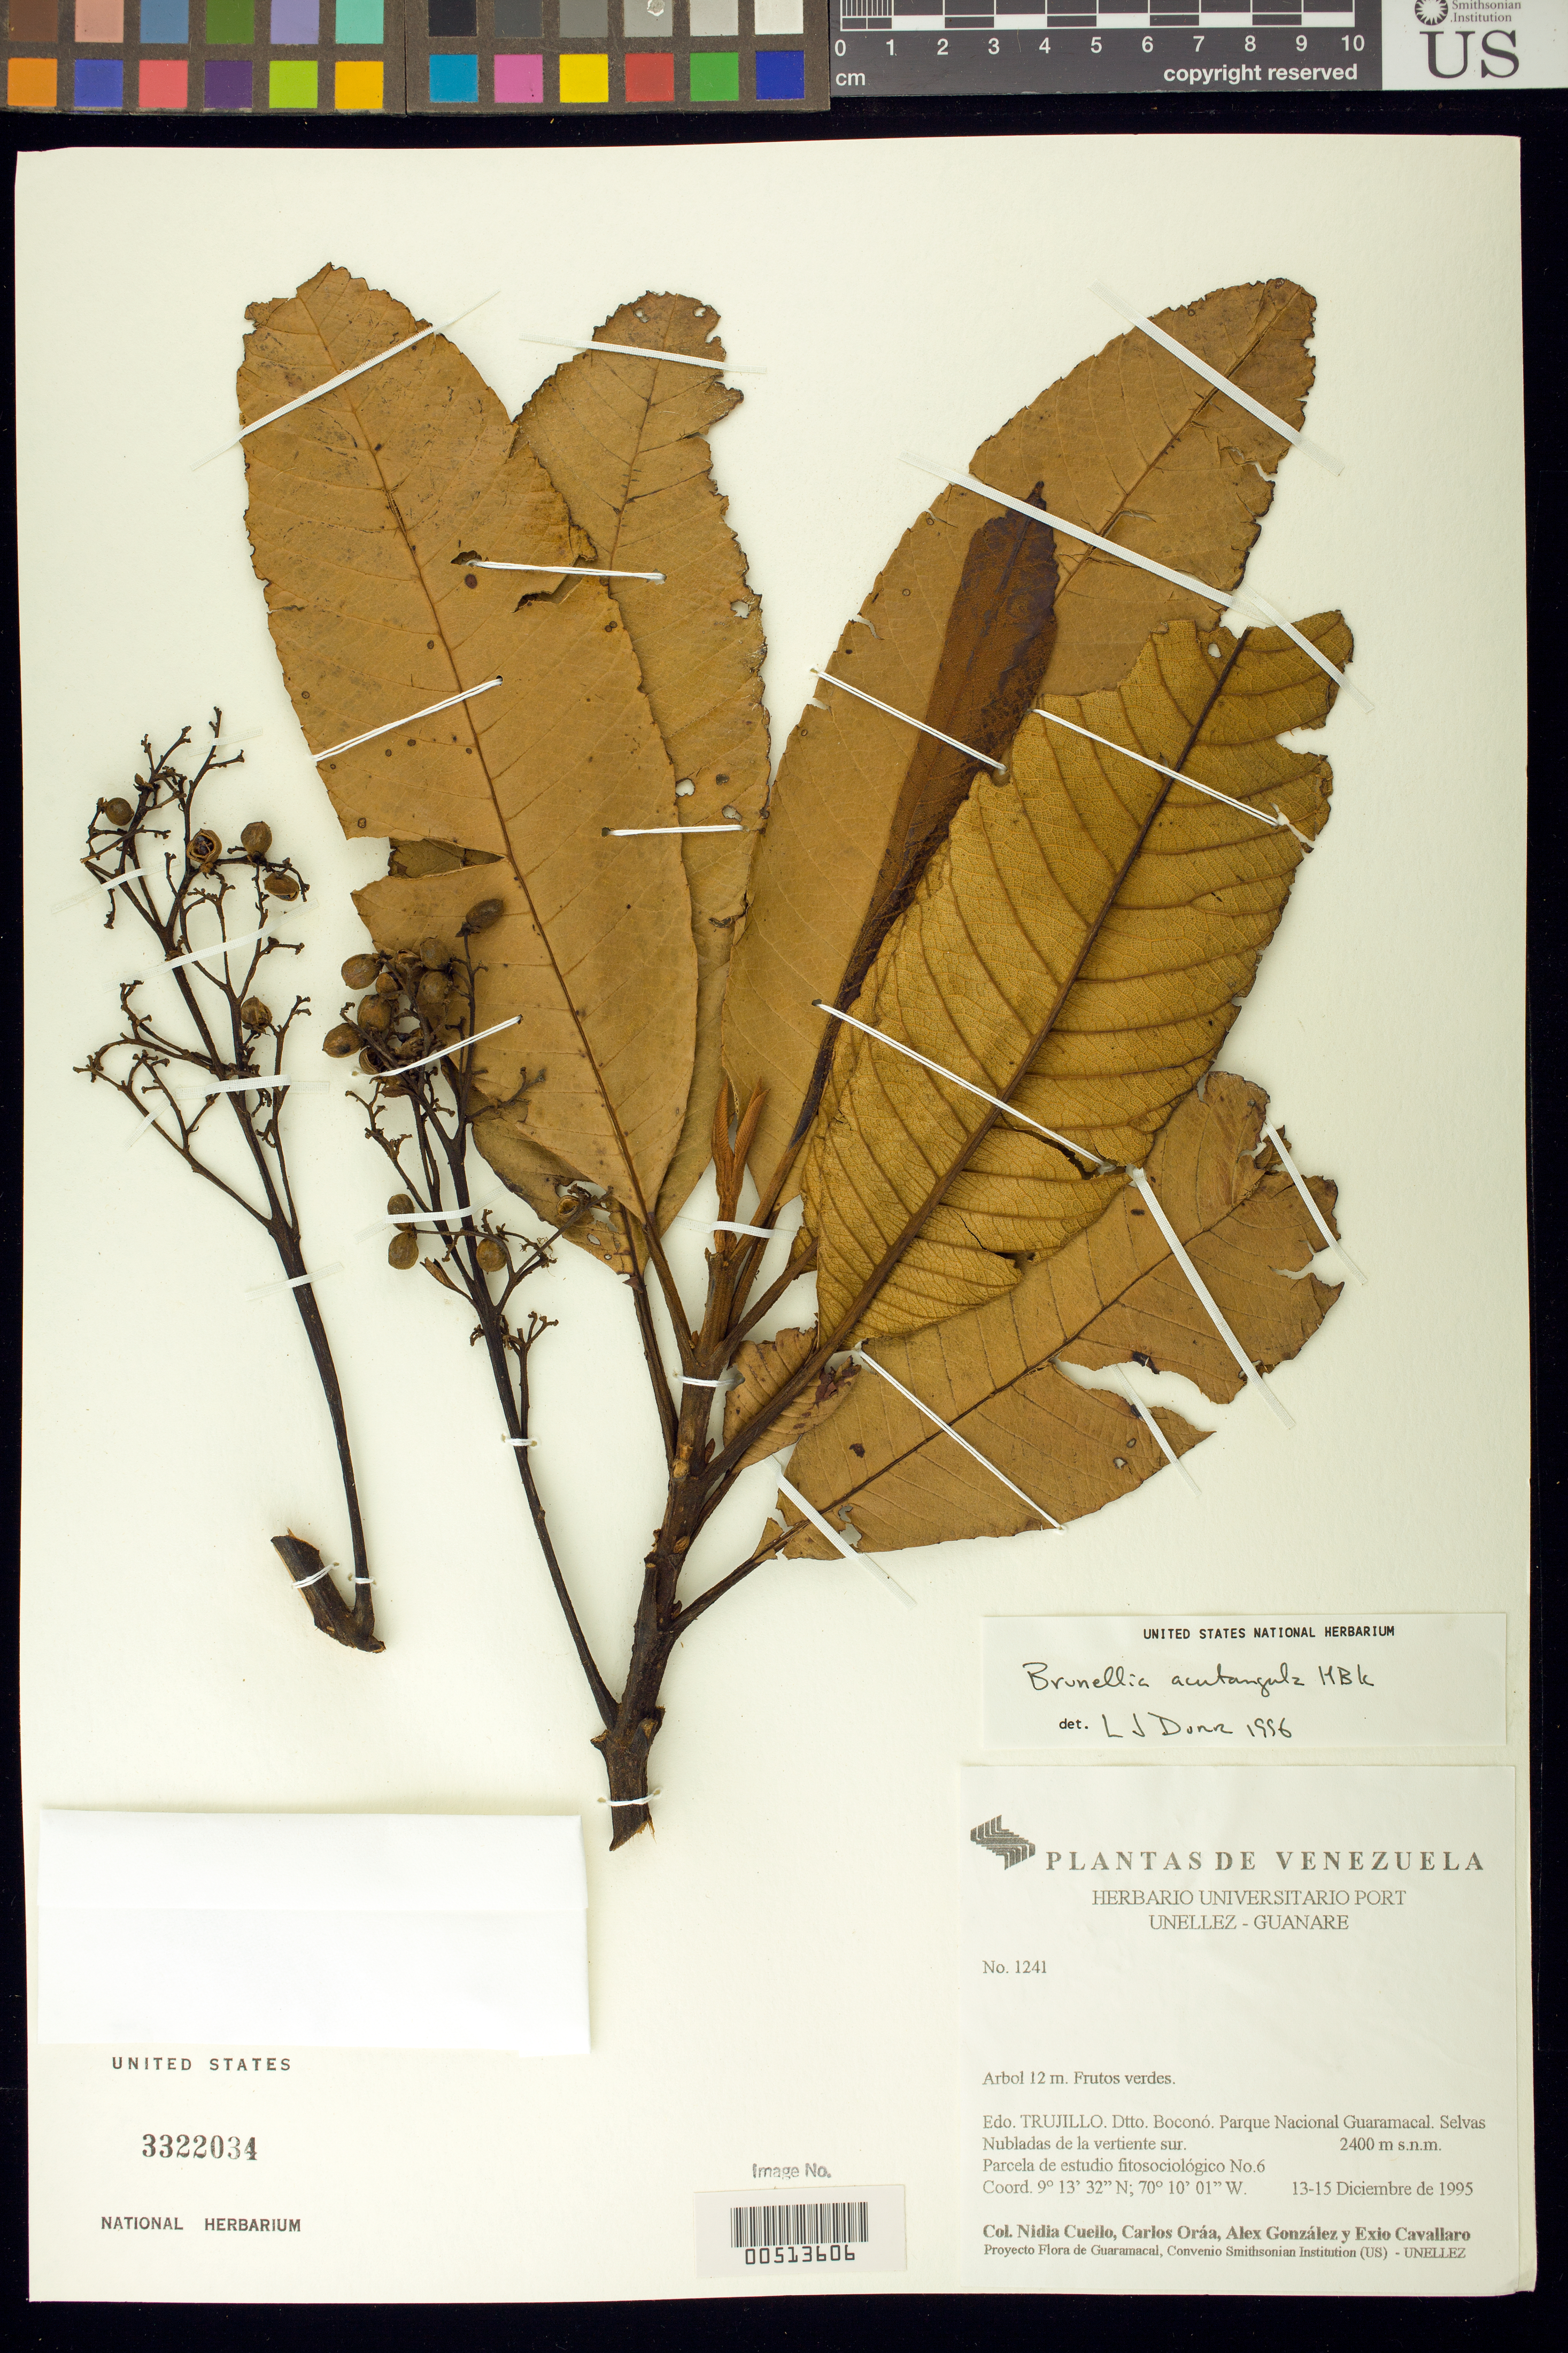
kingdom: Plantae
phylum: Tracheophyta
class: Magnoliopsida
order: Oxalidales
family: Brunelliaceae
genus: Brunellia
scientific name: Brunellia acutangula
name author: Humb. & Bonpl.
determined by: Dorr, L. J., (BOT), Smithsonian Institution - National Museum of Natural History (UNITED STATES)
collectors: N. L. Cuello, C. Oráa, A. Gonzáles & E. Cavallaro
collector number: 1241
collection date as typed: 13 Dec 1995 to 15 Dec 1995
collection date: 1995-12-13/1995-12-15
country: Venezuela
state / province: Trujillo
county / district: Boconó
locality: Parque Nacional Guaramacal, vertiente S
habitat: Selvas Nubladas. Parcela de estudio fitosociológico No. 6.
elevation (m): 2400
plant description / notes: K, MICH, MO, NY, PORT, TEX, US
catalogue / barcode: US 3322034